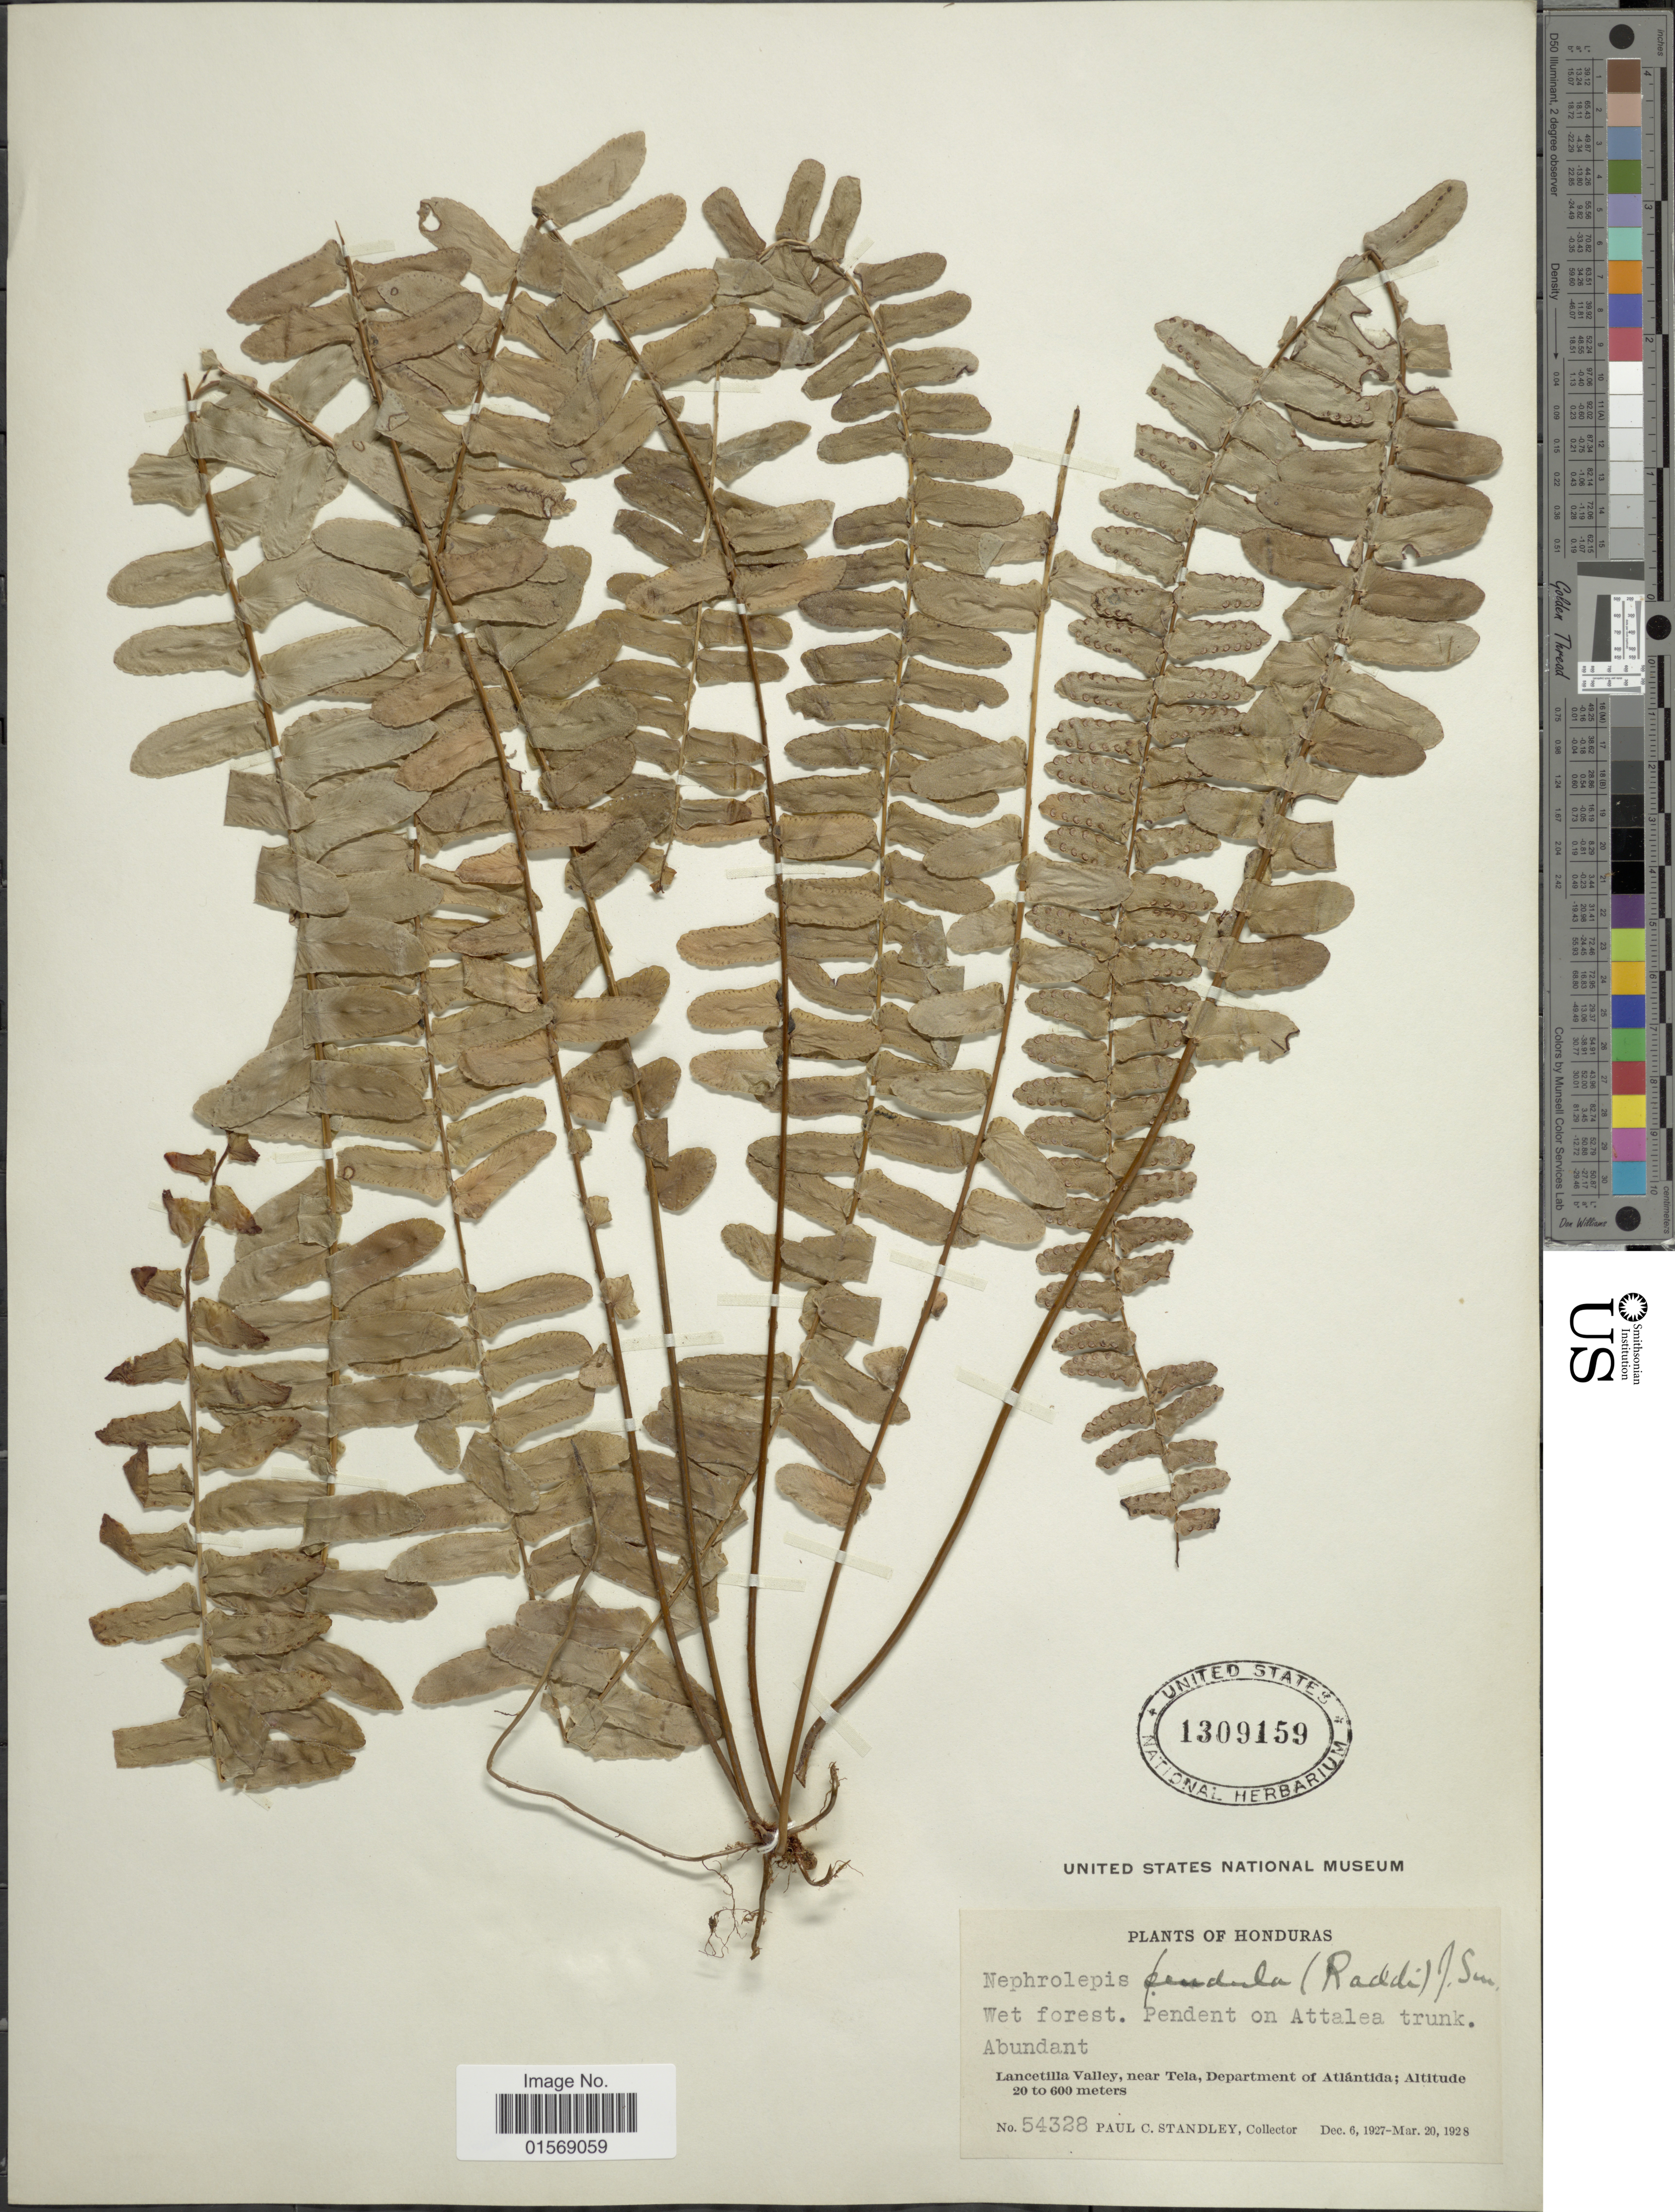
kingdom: Plantae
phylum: Tracheophyta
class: Polypodiopsida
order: Polypodiales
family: Nephrolepidaceae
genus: Nephrolepis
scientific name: Nephrolepis pendula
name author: (Raddi) J. Sm.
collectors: P. C. Standley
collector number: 54328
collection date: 1927-12-06/1928-03-20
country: Honduras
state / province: Atlántida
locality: Honduras. Lancetilla Valley, near Tela, Department of Atlantida.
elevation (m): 20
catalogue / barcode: US 1309159